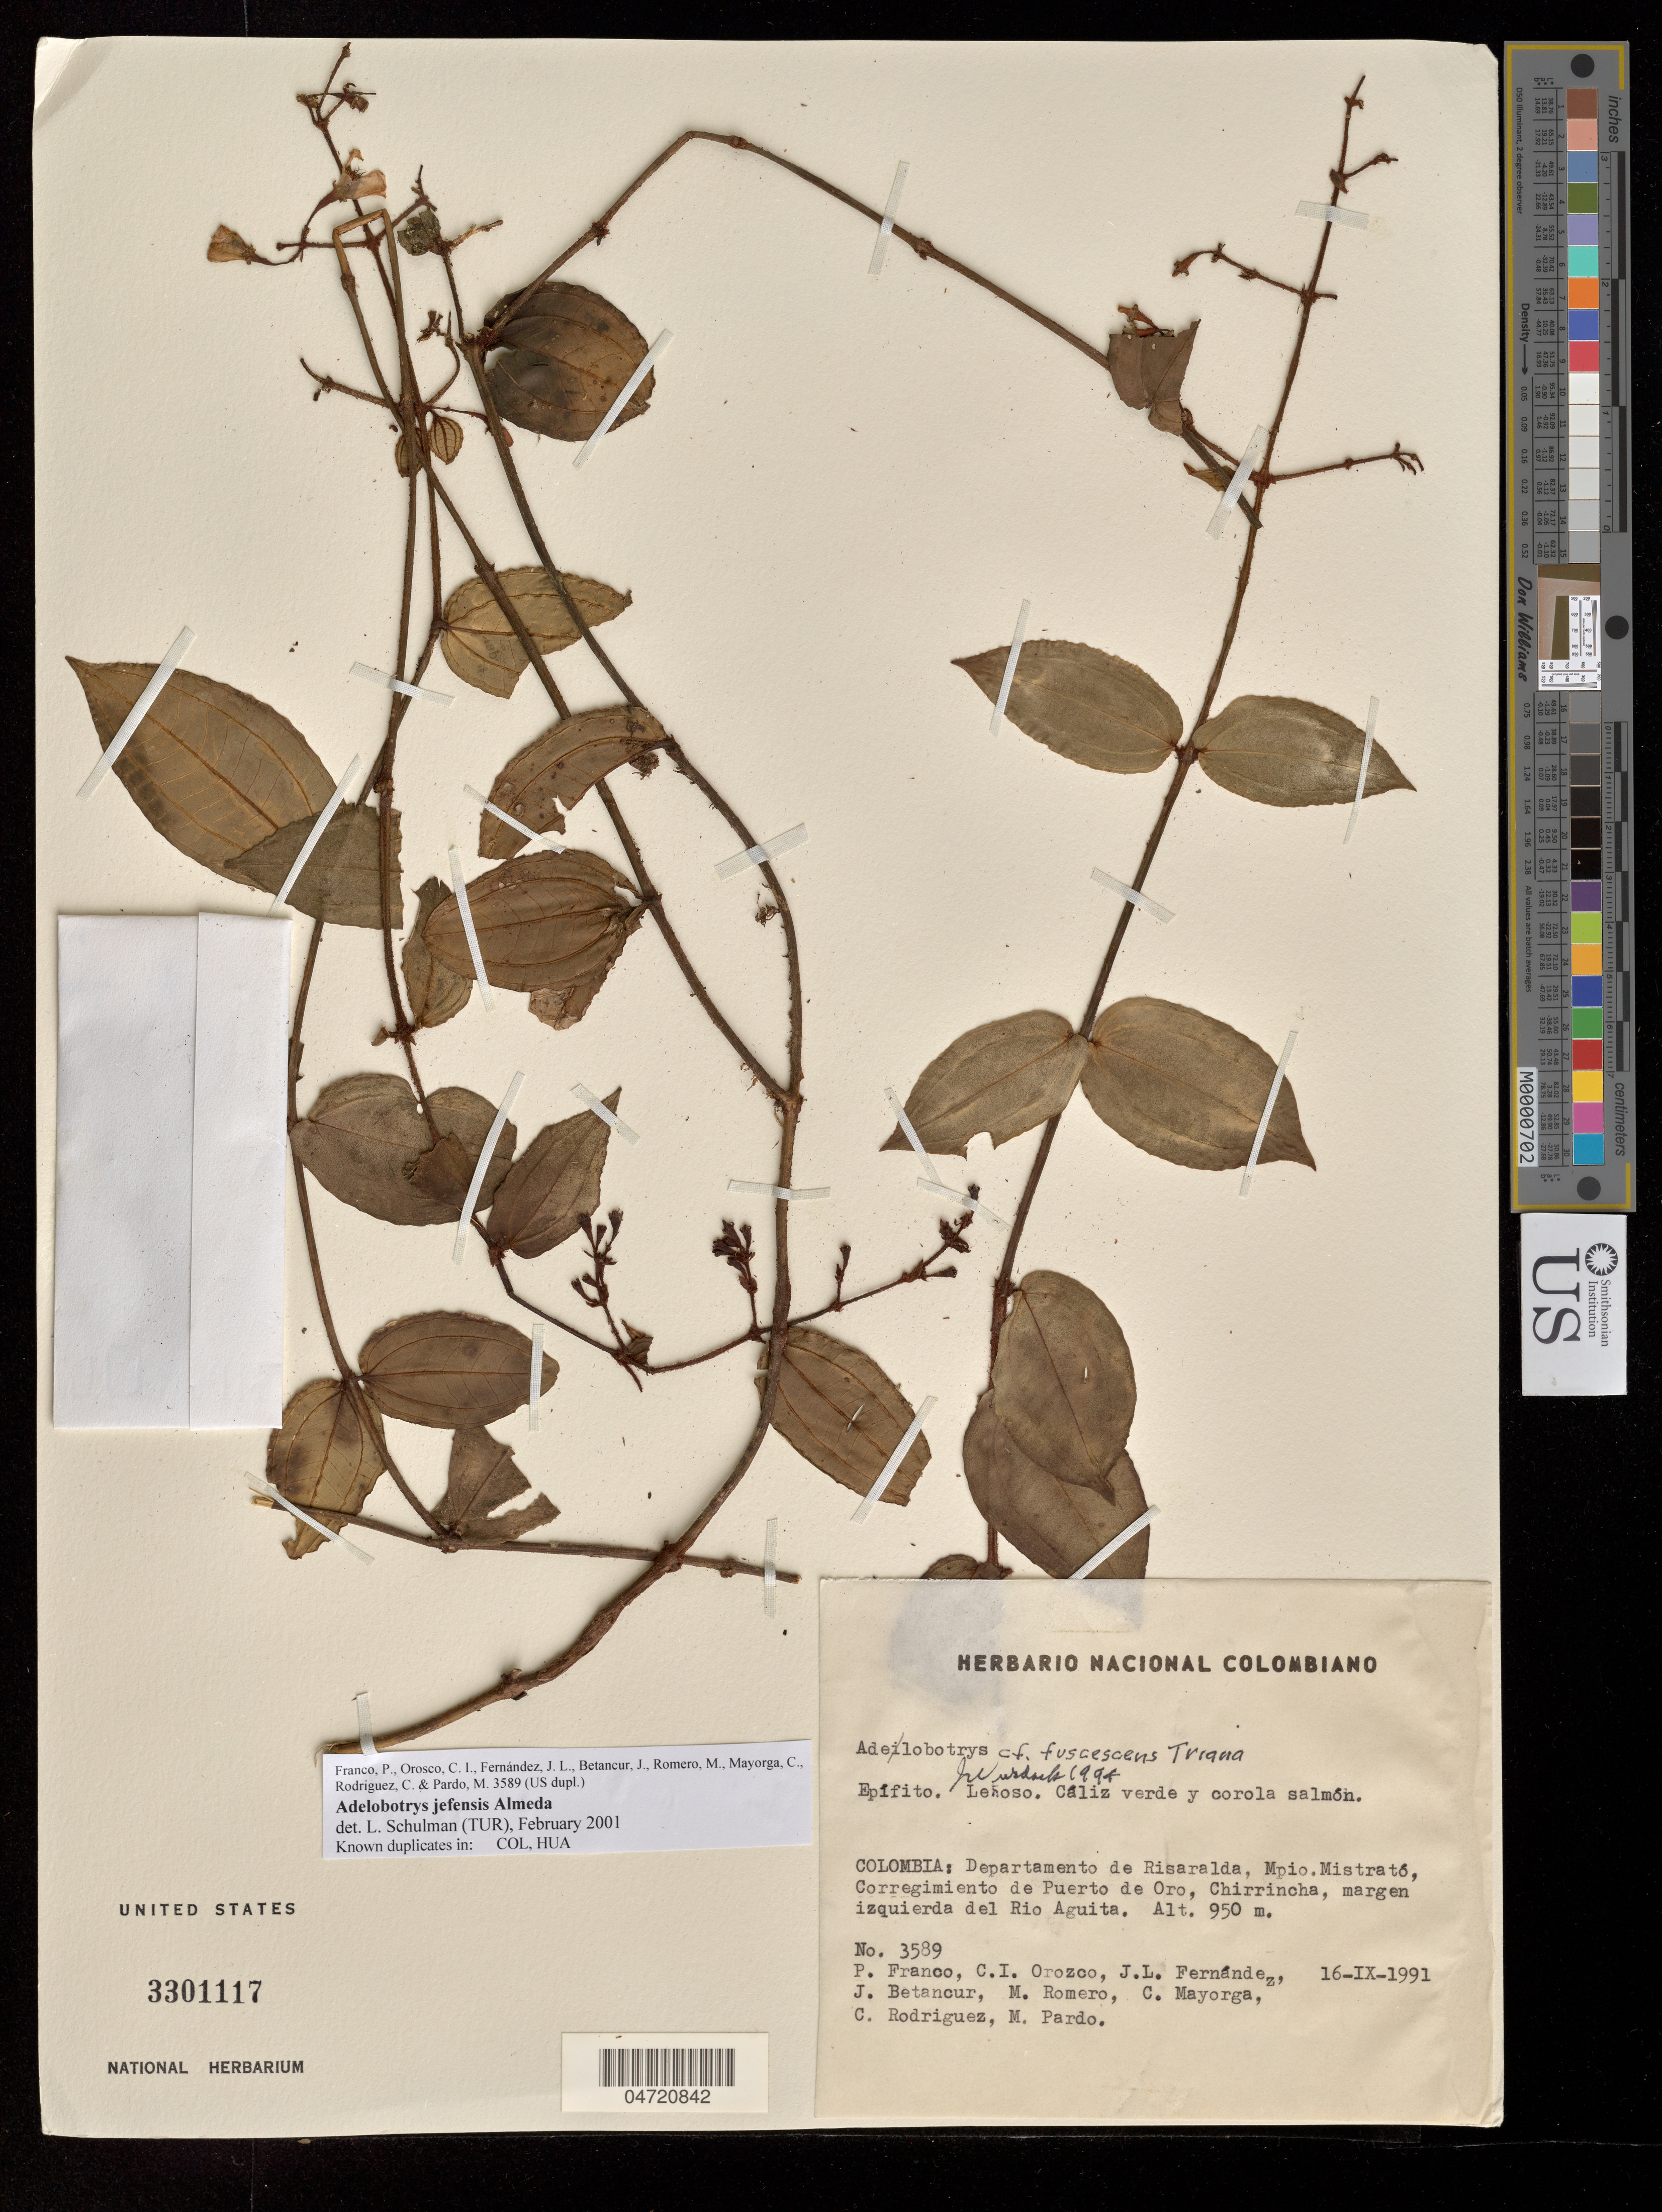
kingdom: Plantae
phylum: Tracheophyta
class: Magnoliopsida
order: Myrtales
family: Melastomataceae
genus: Adelobotrys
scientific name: Adelobotrys jefensis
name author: Almeda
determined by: Schulman, Leif, (TUR), University of Turku (FINLAND)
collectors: P. Franco, C. I. Orozco, J. Fernández, J. Betancur & et al.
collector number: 3589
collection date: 1991-09-15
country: Colombia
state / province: Risaralda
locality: Departamento de Risaralda, Muncipio Mistrató, Corregimiento de Puerto de Oro, Chirrincha, margen izquierdo del Rio Aguita.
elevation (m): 950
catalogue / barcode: US 3301117